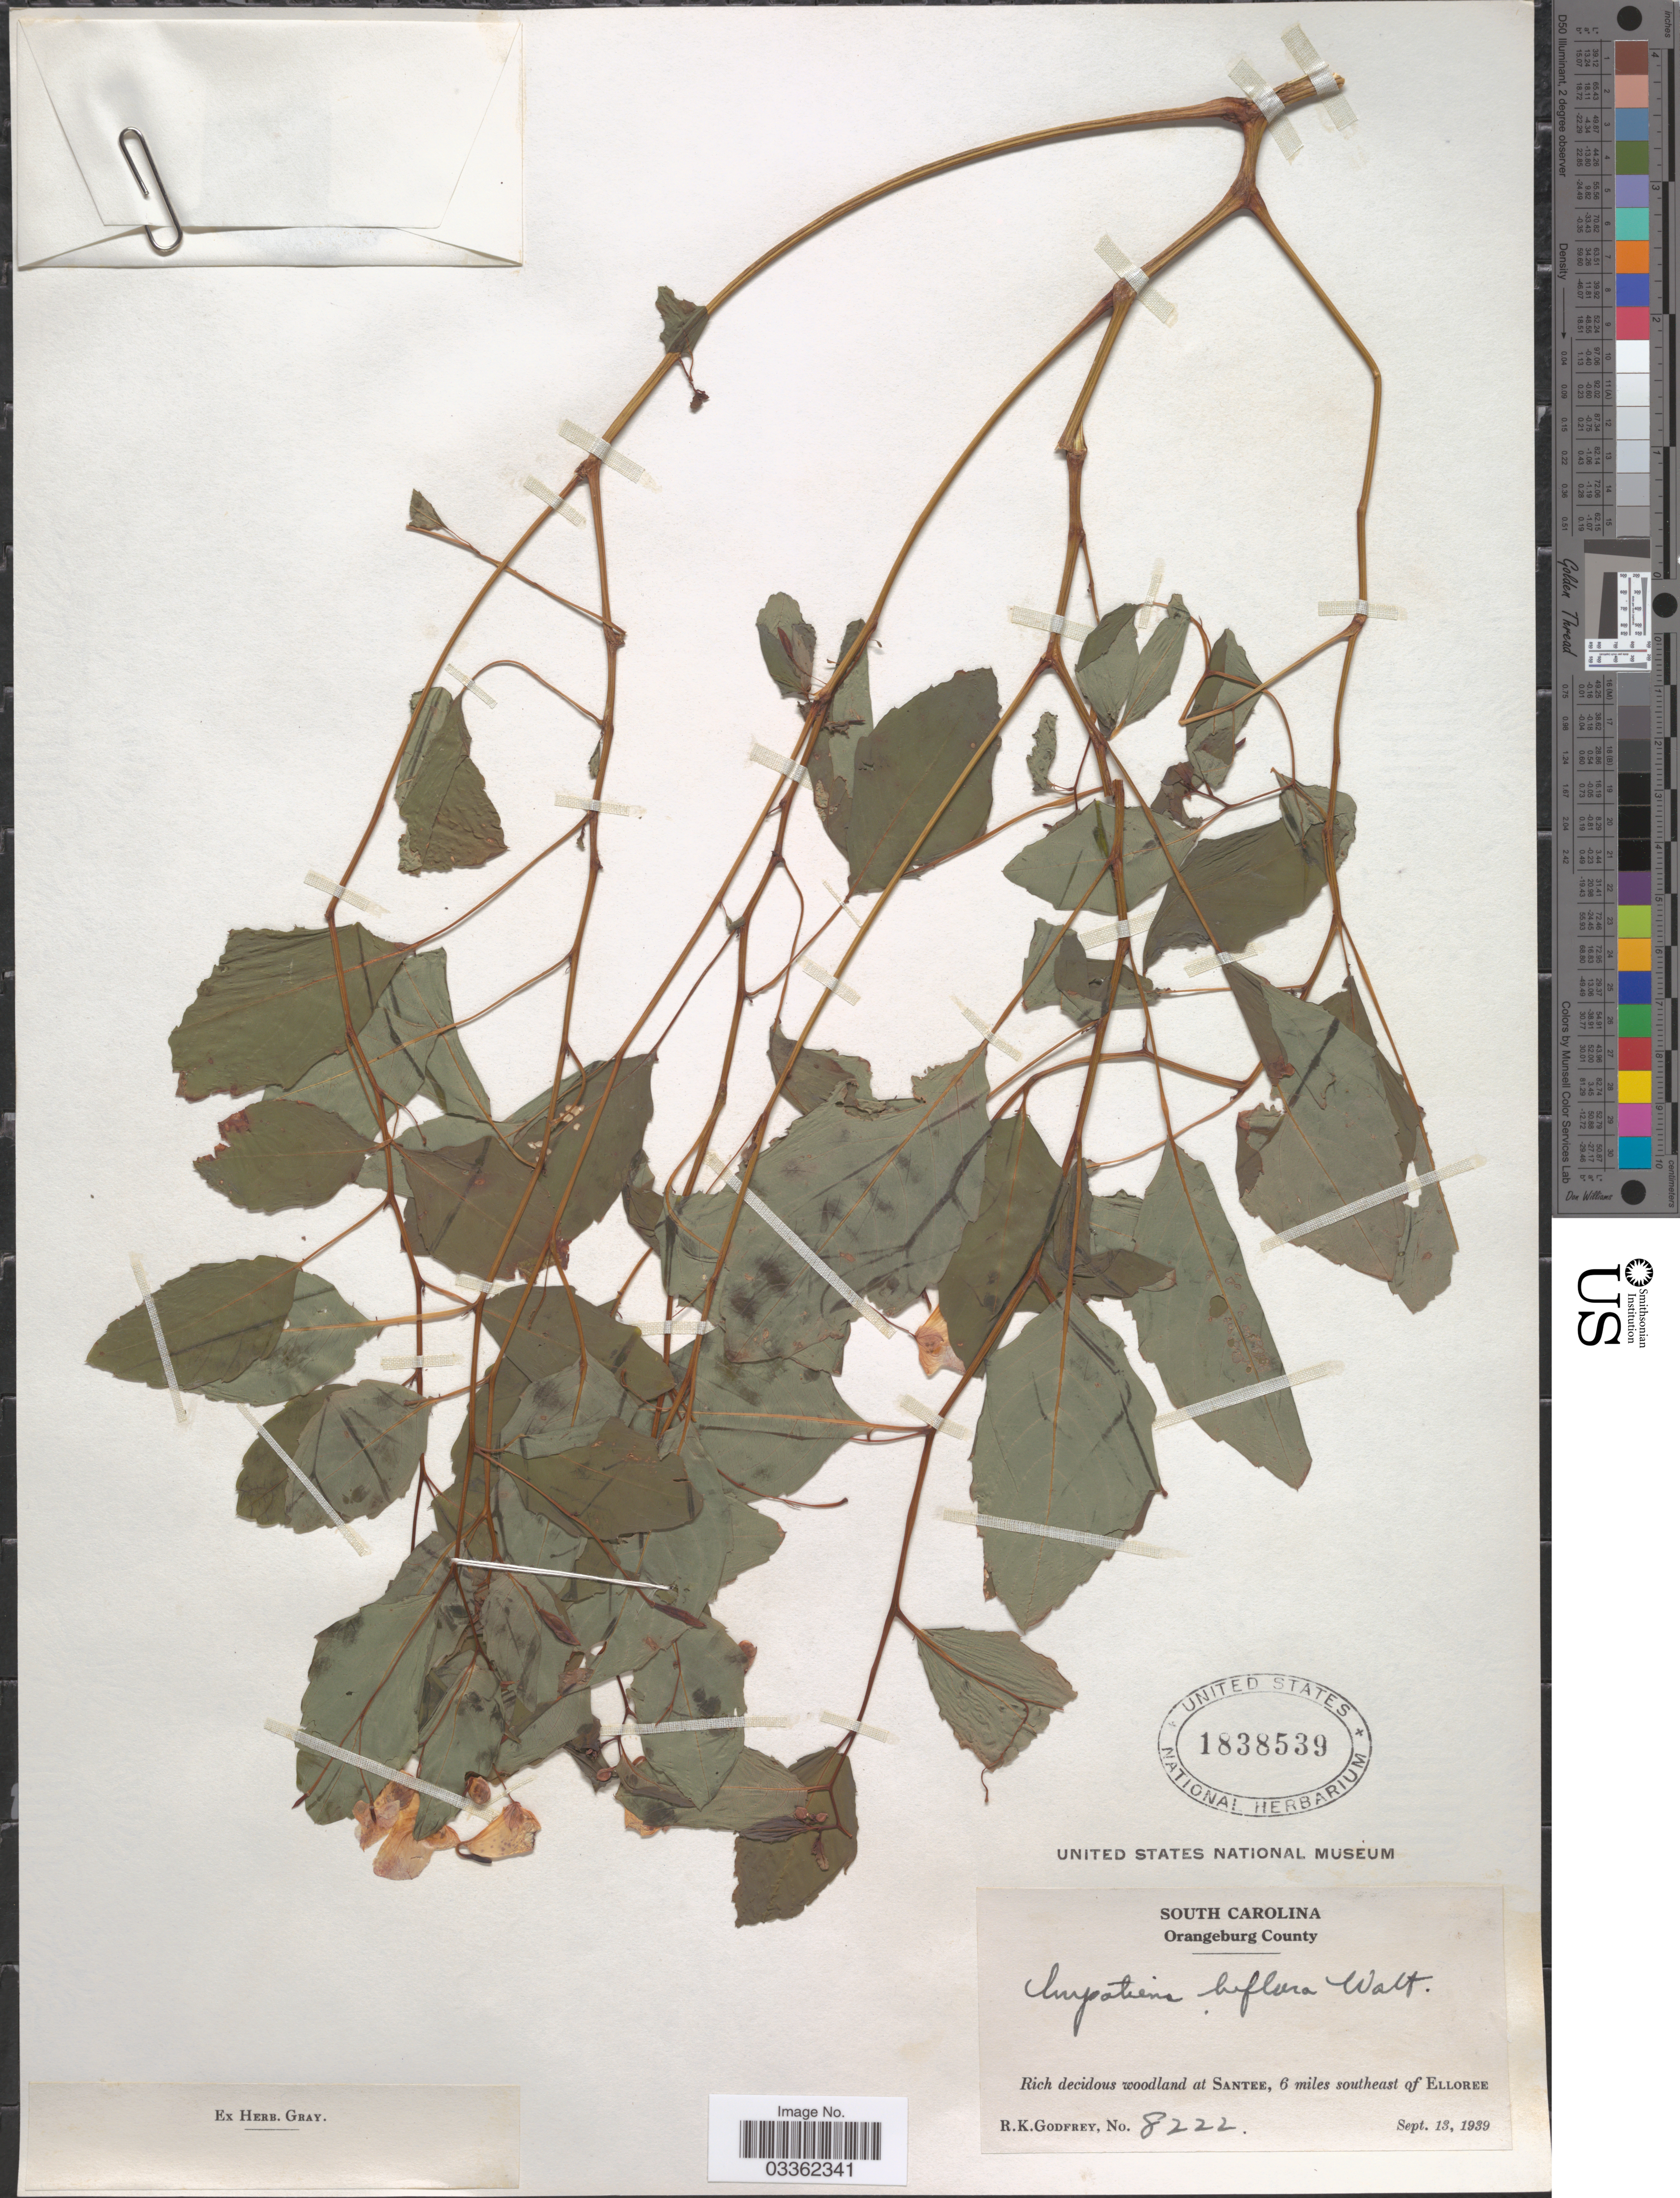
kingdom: Plantae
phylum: Tracheophyta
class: Magnoliopsida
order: Ericales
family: Balsaminaceae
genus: Impatiens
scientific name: Impatiens capensis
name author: Meerb.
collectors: R. K. Godfrey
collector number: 8222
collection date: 1939-09-13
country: United States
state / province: South Carolina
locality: Orangeburg County, Rich decidous woodland at Santee, 6 miles southeast of Elloree.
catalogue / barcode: US 1838539